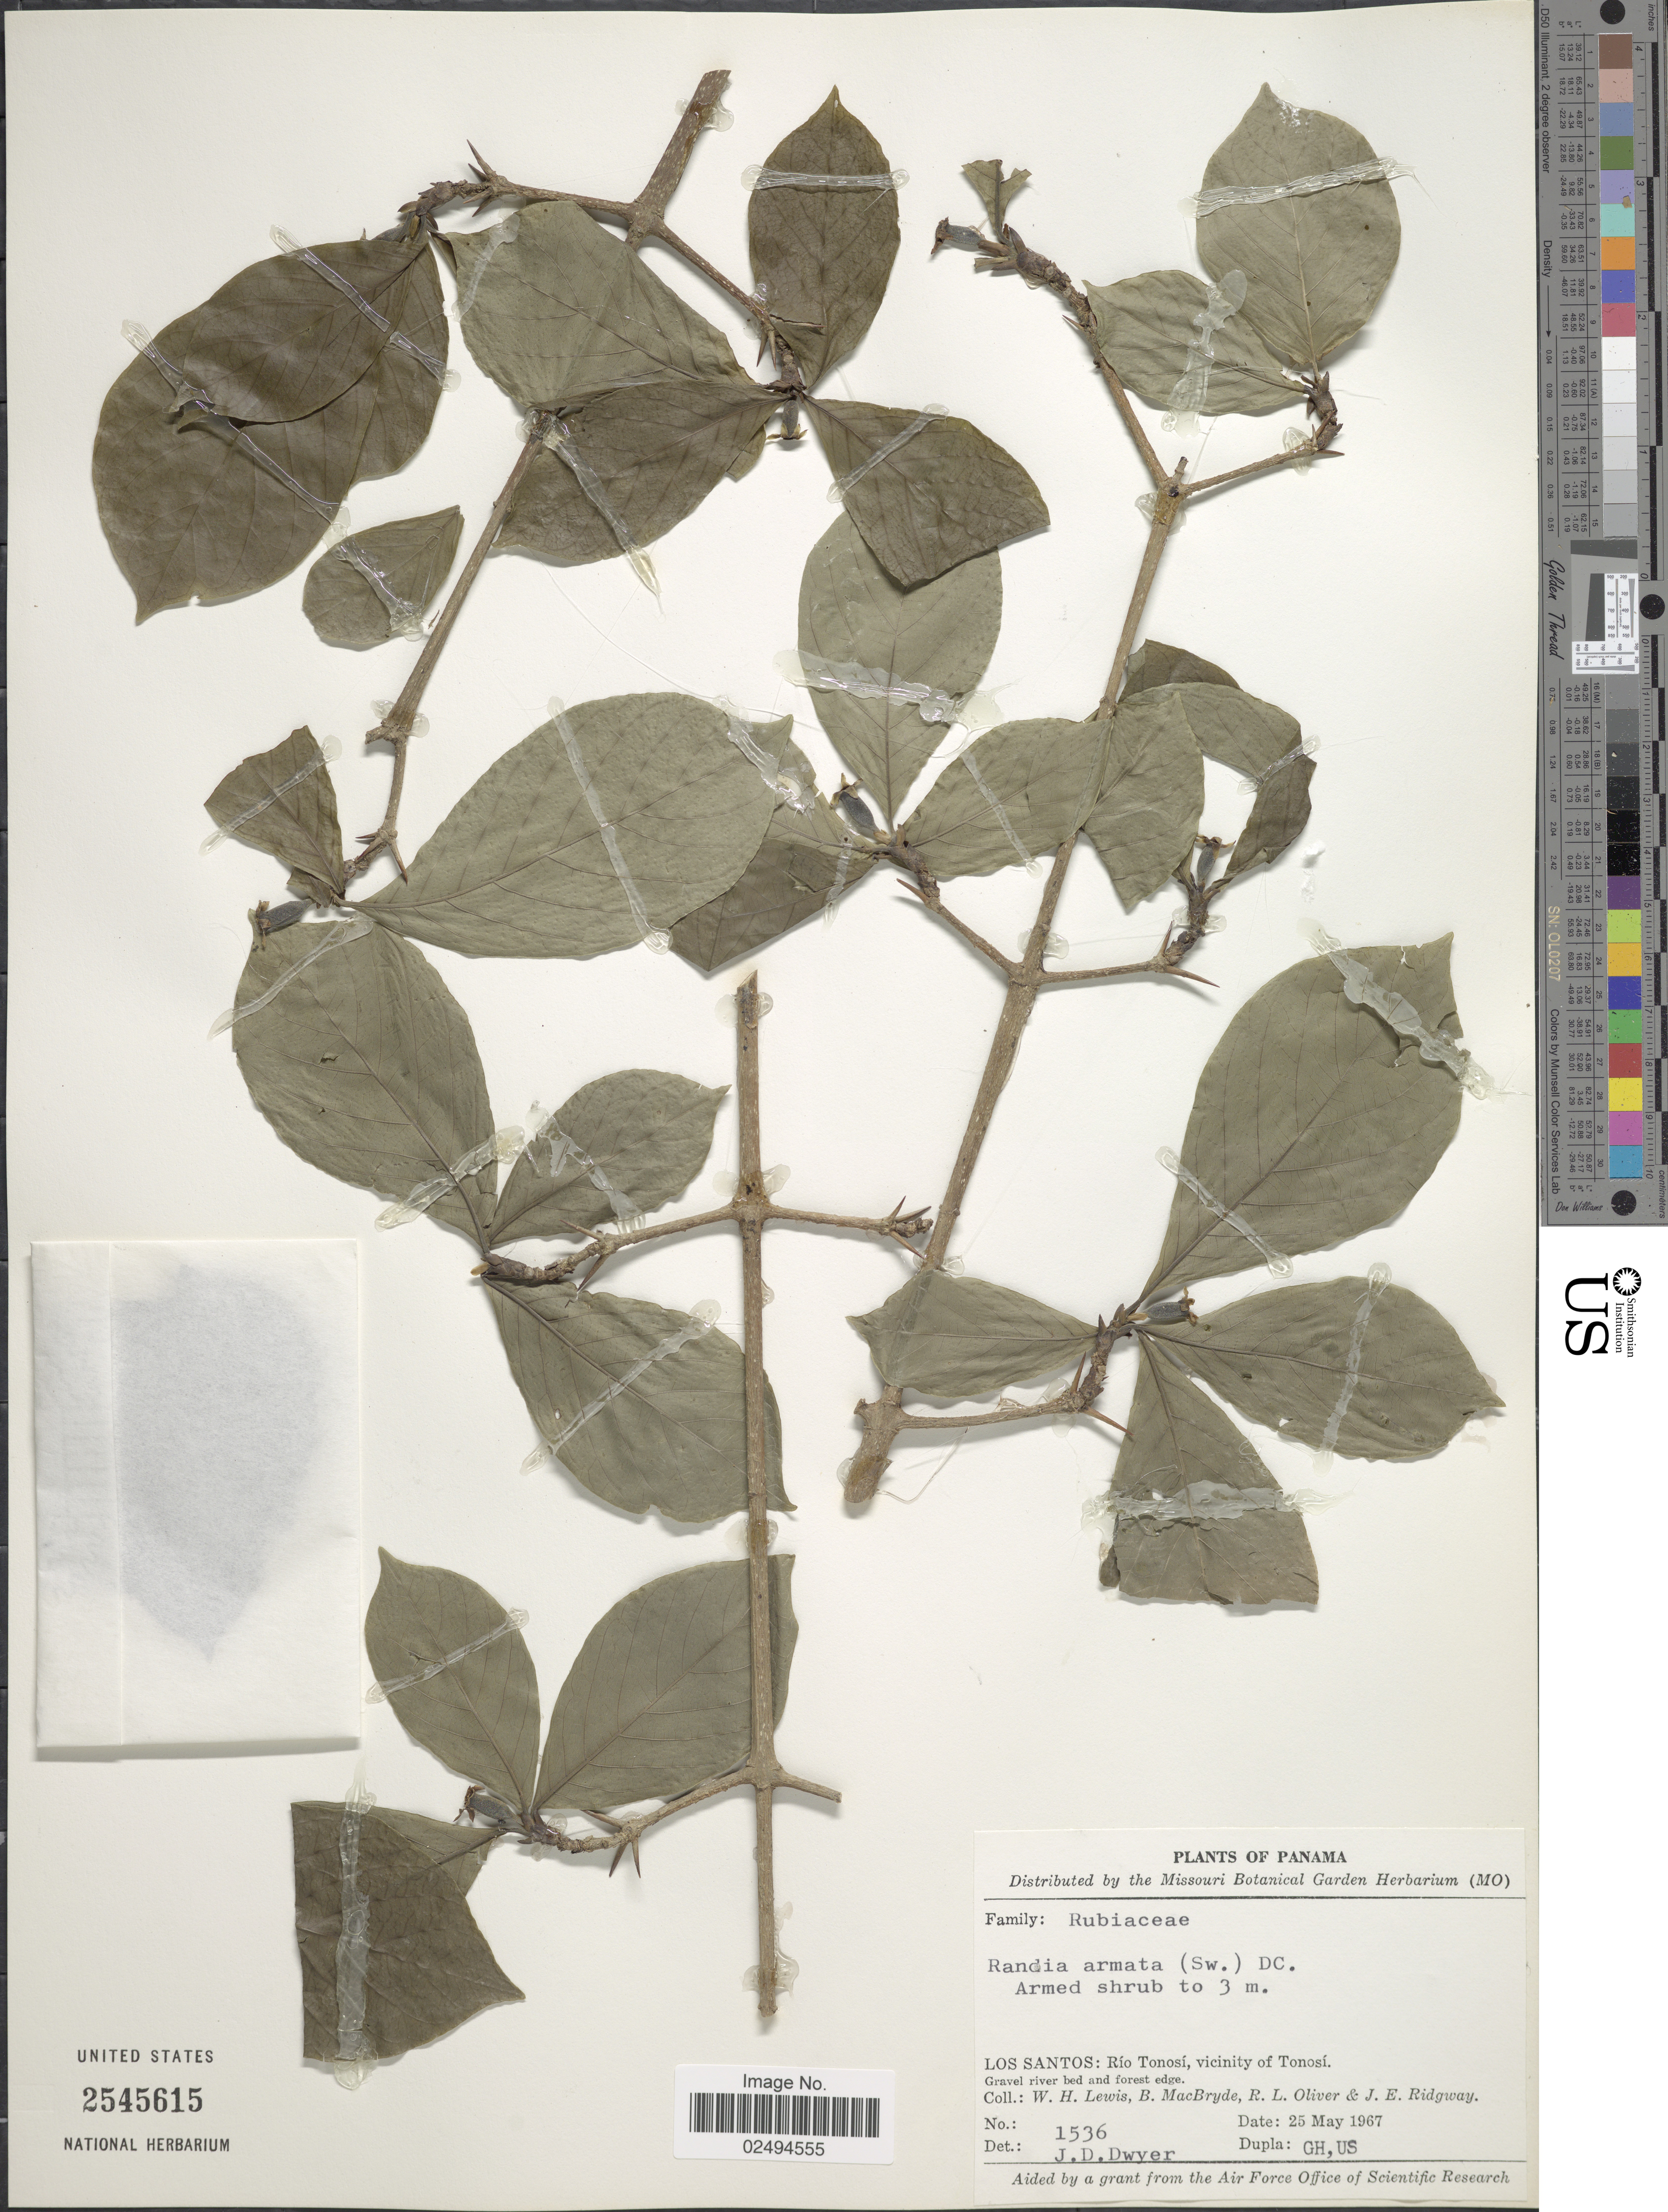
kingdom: Plantae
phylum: Tracheophyta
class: Magnoliopsida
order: Gentianales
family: Rubiaceae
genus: Randia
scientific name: Randia armata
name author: (Sw.) DC.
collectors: W. H. Lewis, B. MacBryde, R. Oliver & J. Ridgway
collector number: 1536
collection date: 1967-05-25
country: Panama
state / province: Los Santos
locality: Rio Tonosi, vicinity of Tonosi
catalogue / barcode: US 2545615